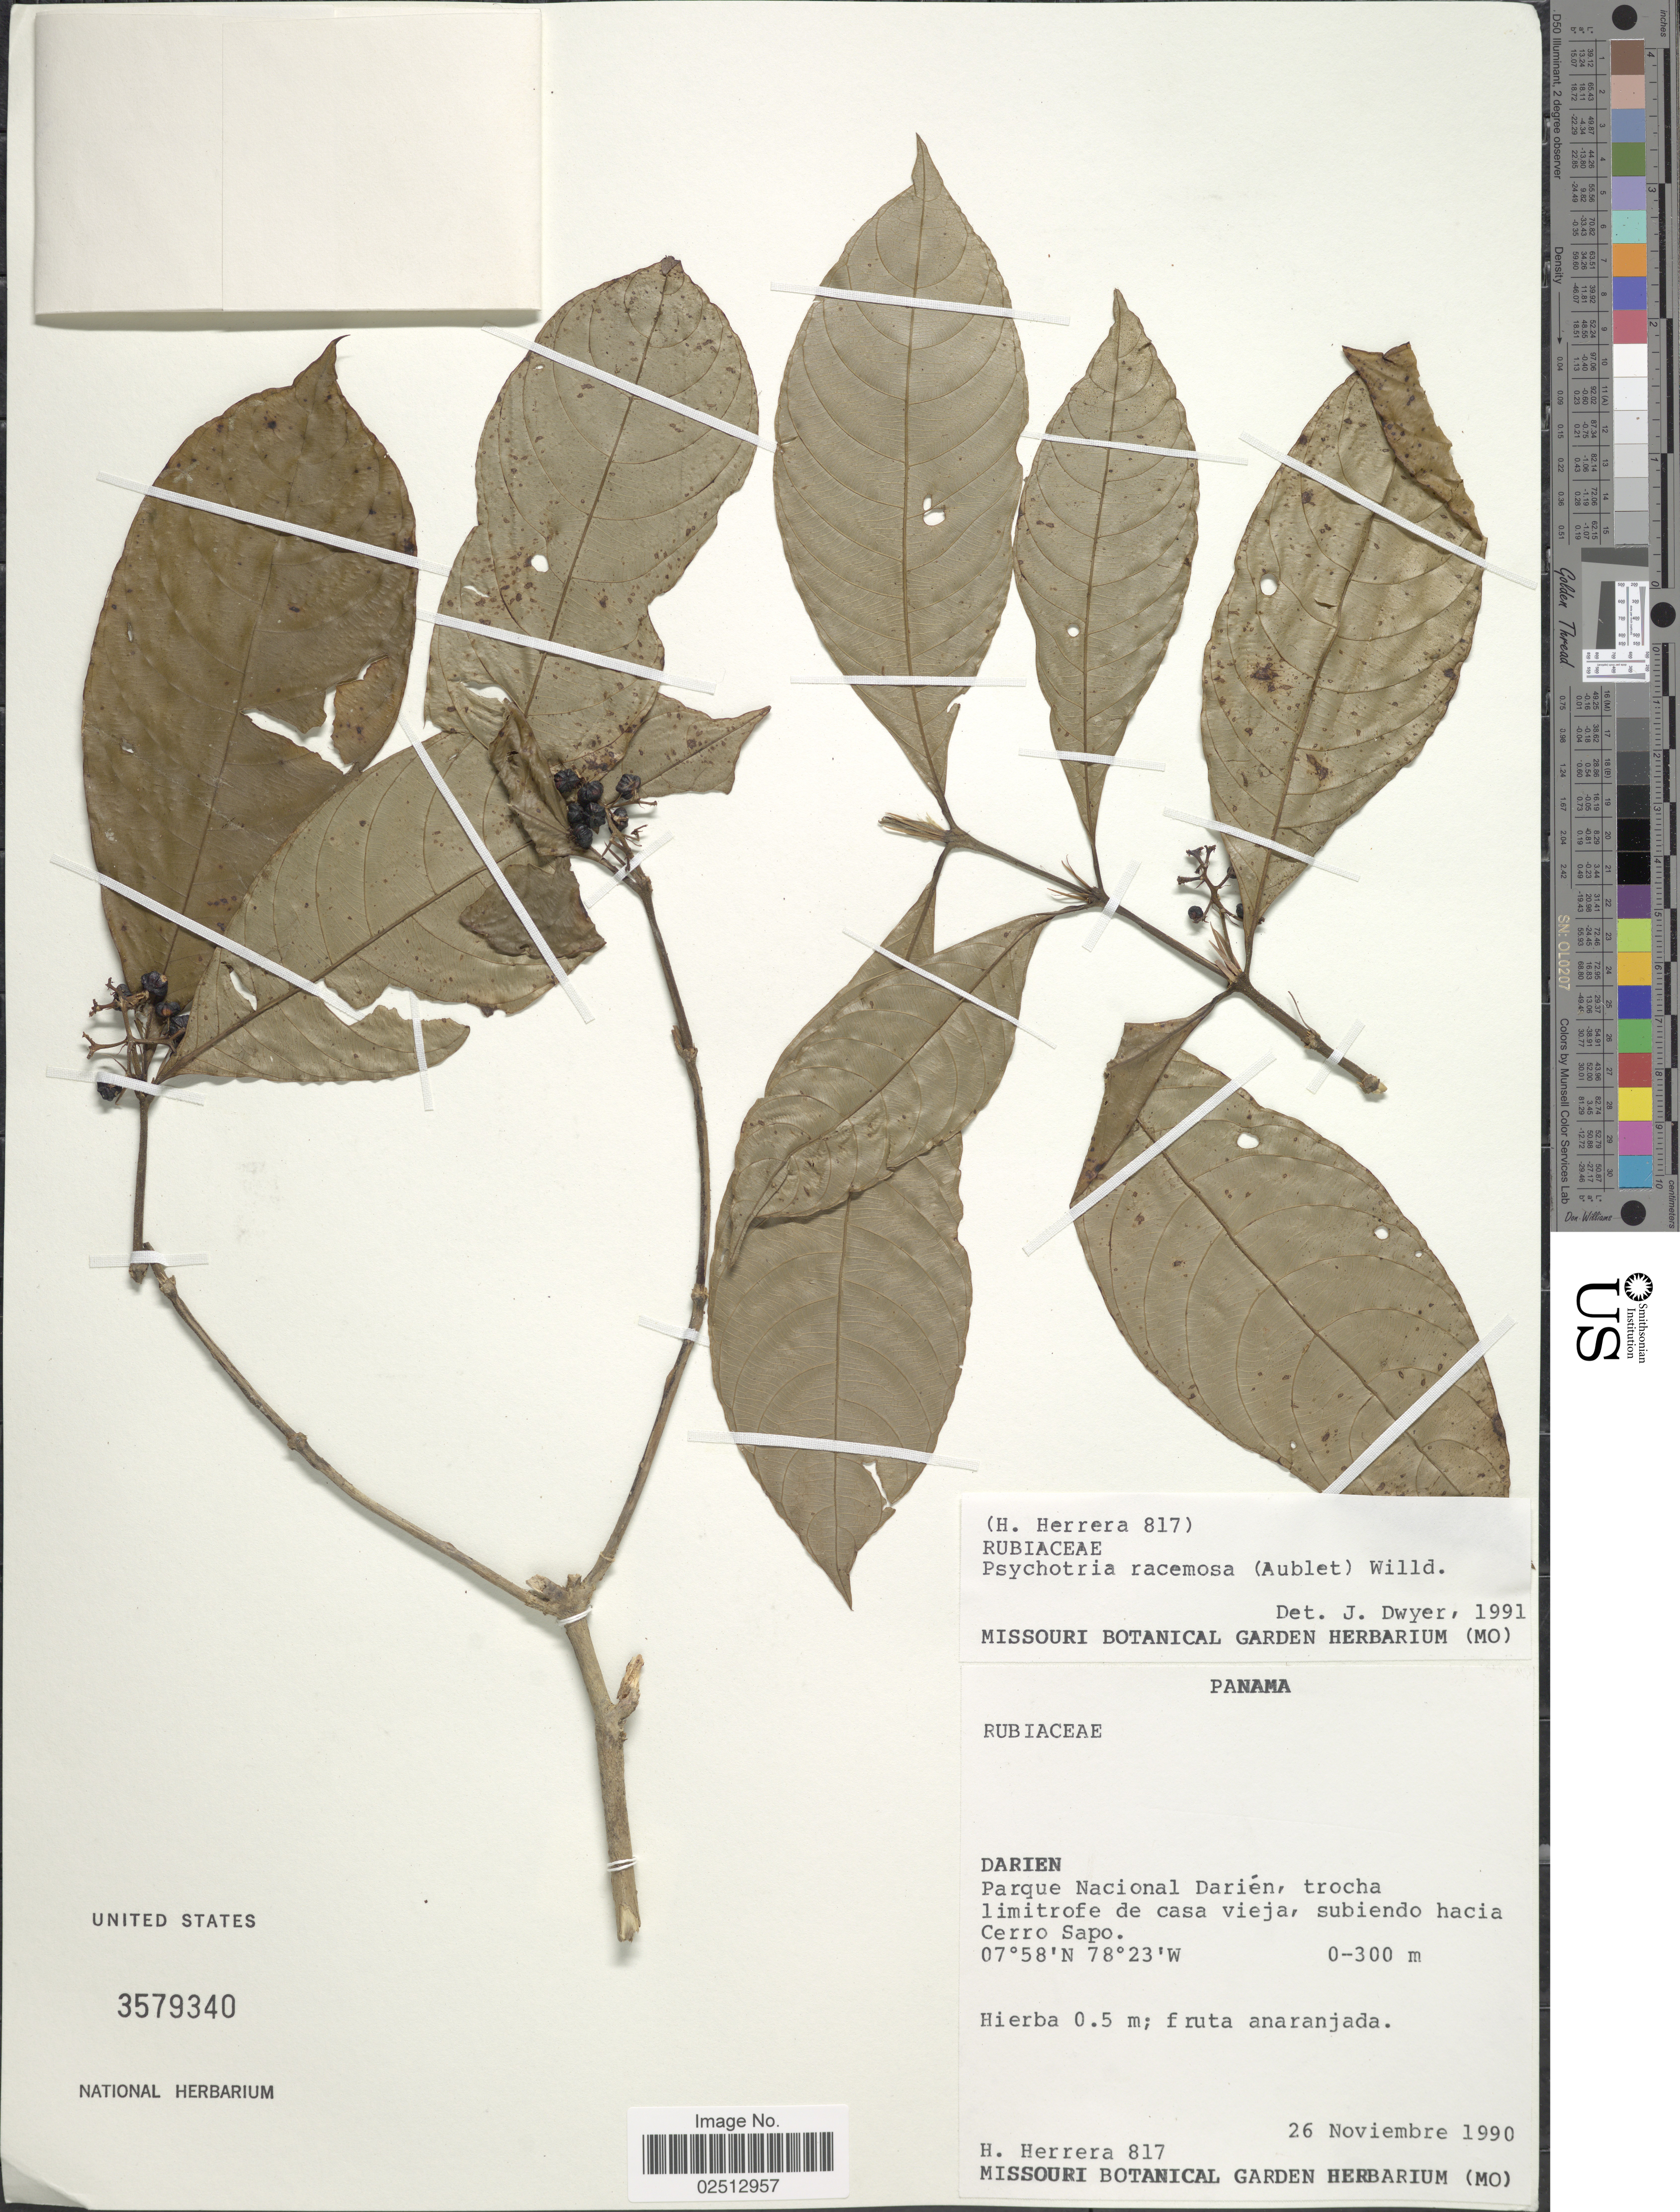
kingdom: Plantae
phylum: Tracheophyta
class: Magnoliopsida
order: Gentianales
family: Rubiaceae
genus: Psychotria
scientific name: Psychotria racemosa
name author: (Aubl.) Raeuschel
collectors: H. Herrera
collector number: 817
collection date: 1990-11-26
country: Panama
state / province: Darién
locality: Darien. Parque Nacional Darien, trocha limitrofe de casa vieja, subiendo hacia Cerro Sapo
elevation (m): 0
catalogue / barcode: US 3579340